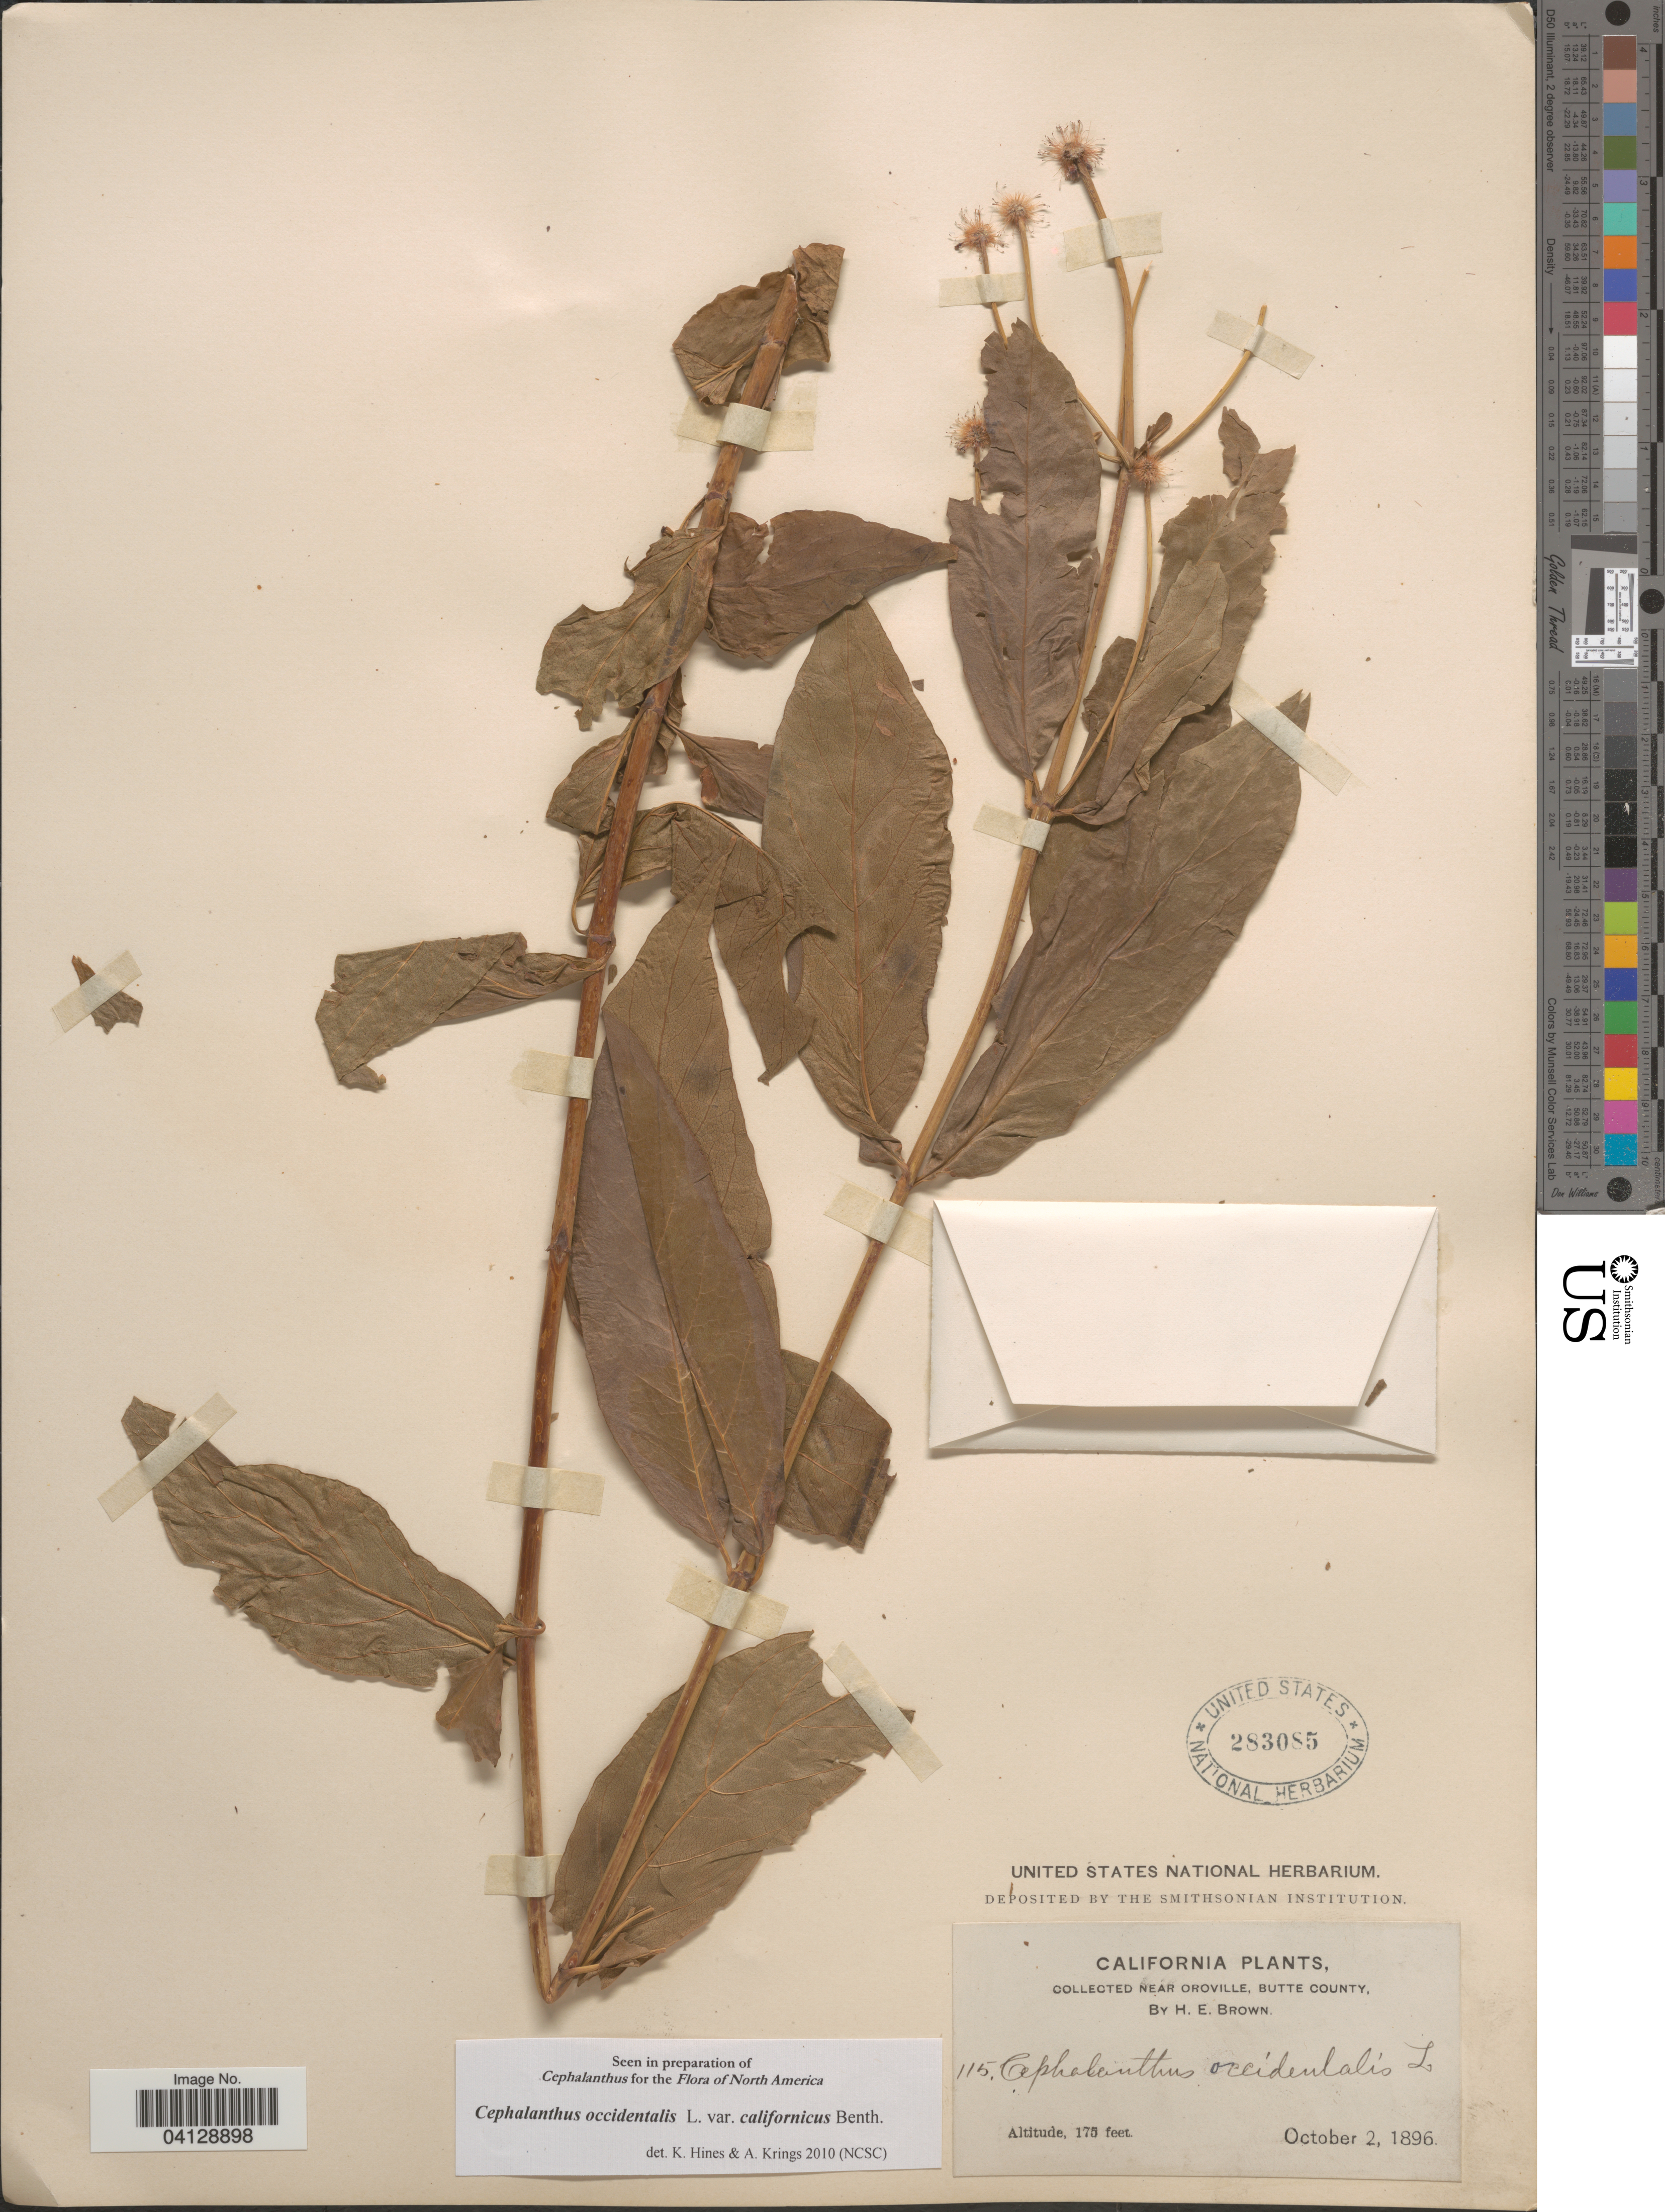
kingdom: Plantae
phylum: Tracheophyta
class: Magnoliopsida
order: Gentianales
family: Rubiaceae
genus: Cephalanthus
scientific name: Cephalanthus occidentalis var. californicus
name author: Benth.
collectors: H. E. Brown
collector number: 115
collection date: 1896-10-02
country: United States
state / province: California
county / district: Butte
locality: Near Oroville, Butte County.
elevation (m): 53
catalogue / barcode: US 283085